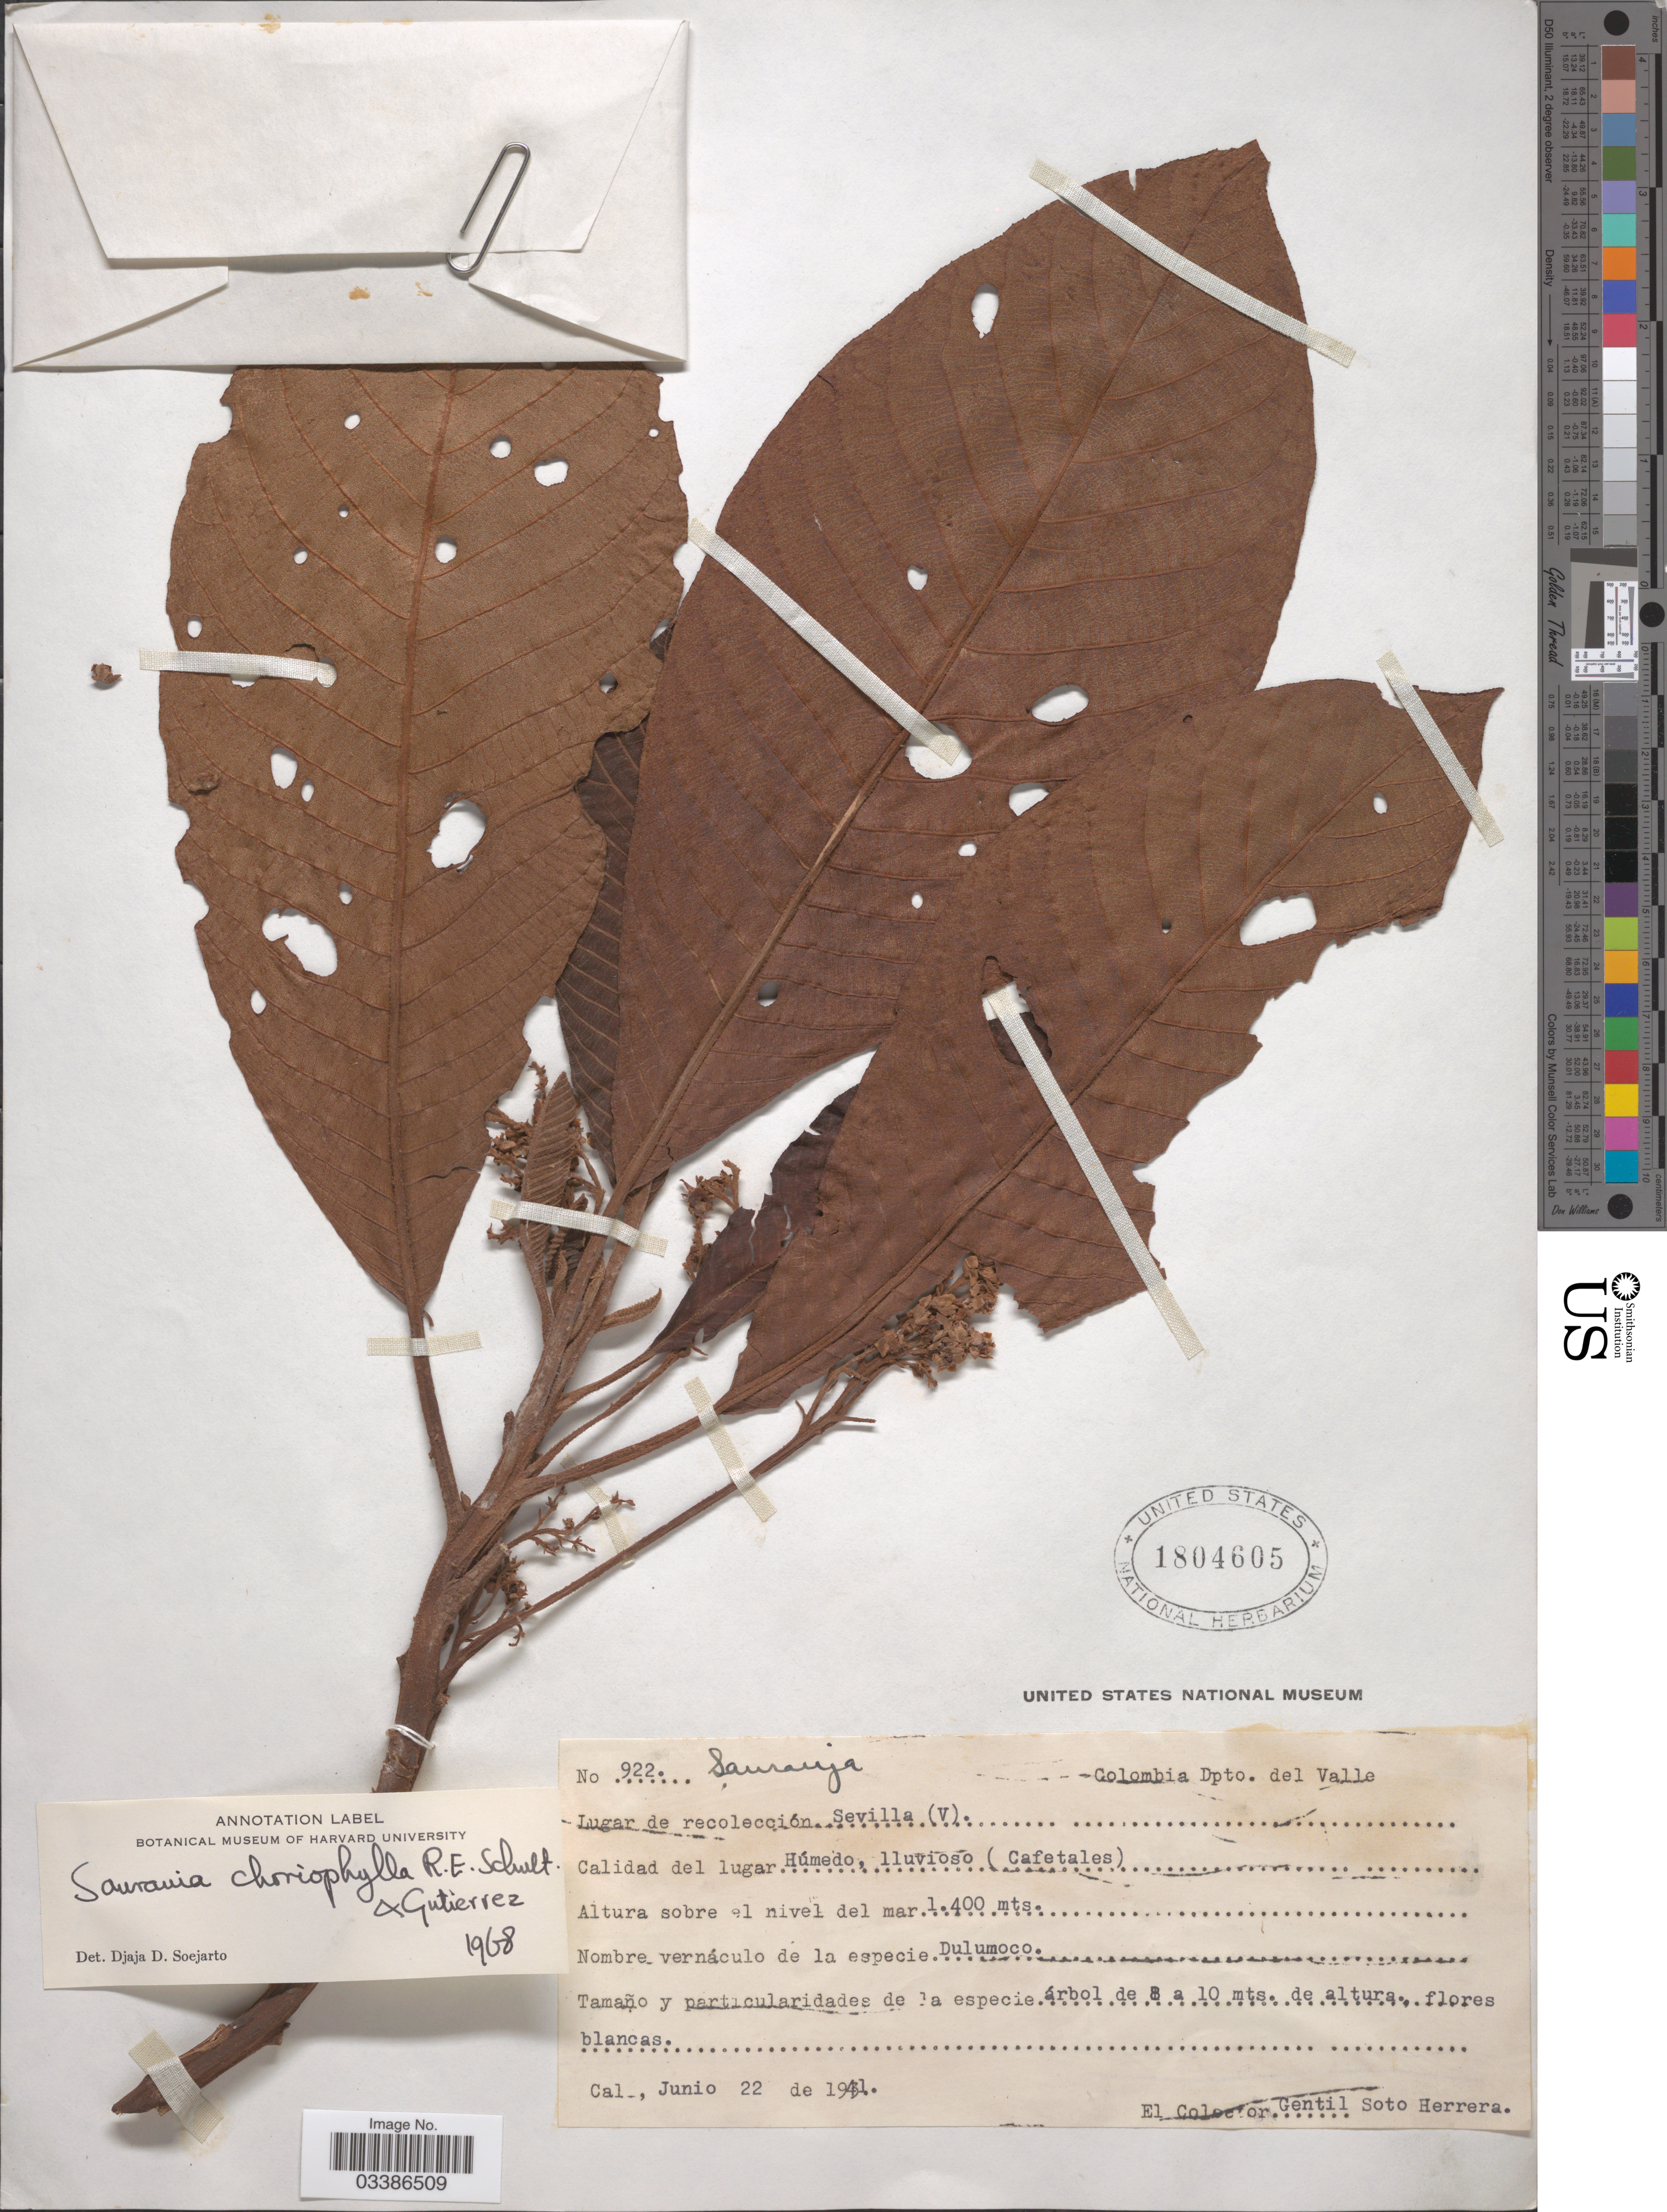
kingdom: Plantae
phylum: Tracheophyta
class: Magnoliopsida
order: Ericales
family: Actinidiaceae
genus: Saurauia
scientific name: Saurauia choriophylla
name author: R.E. Schult. & Gutiérrez V.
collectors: G. Soto Herrera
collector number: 922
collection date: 1941-06-22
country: Colombia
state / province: Valle del Cauca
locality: Dpto. del Valle. Sevilla (V).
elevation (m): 1400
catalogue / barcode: US 1804605